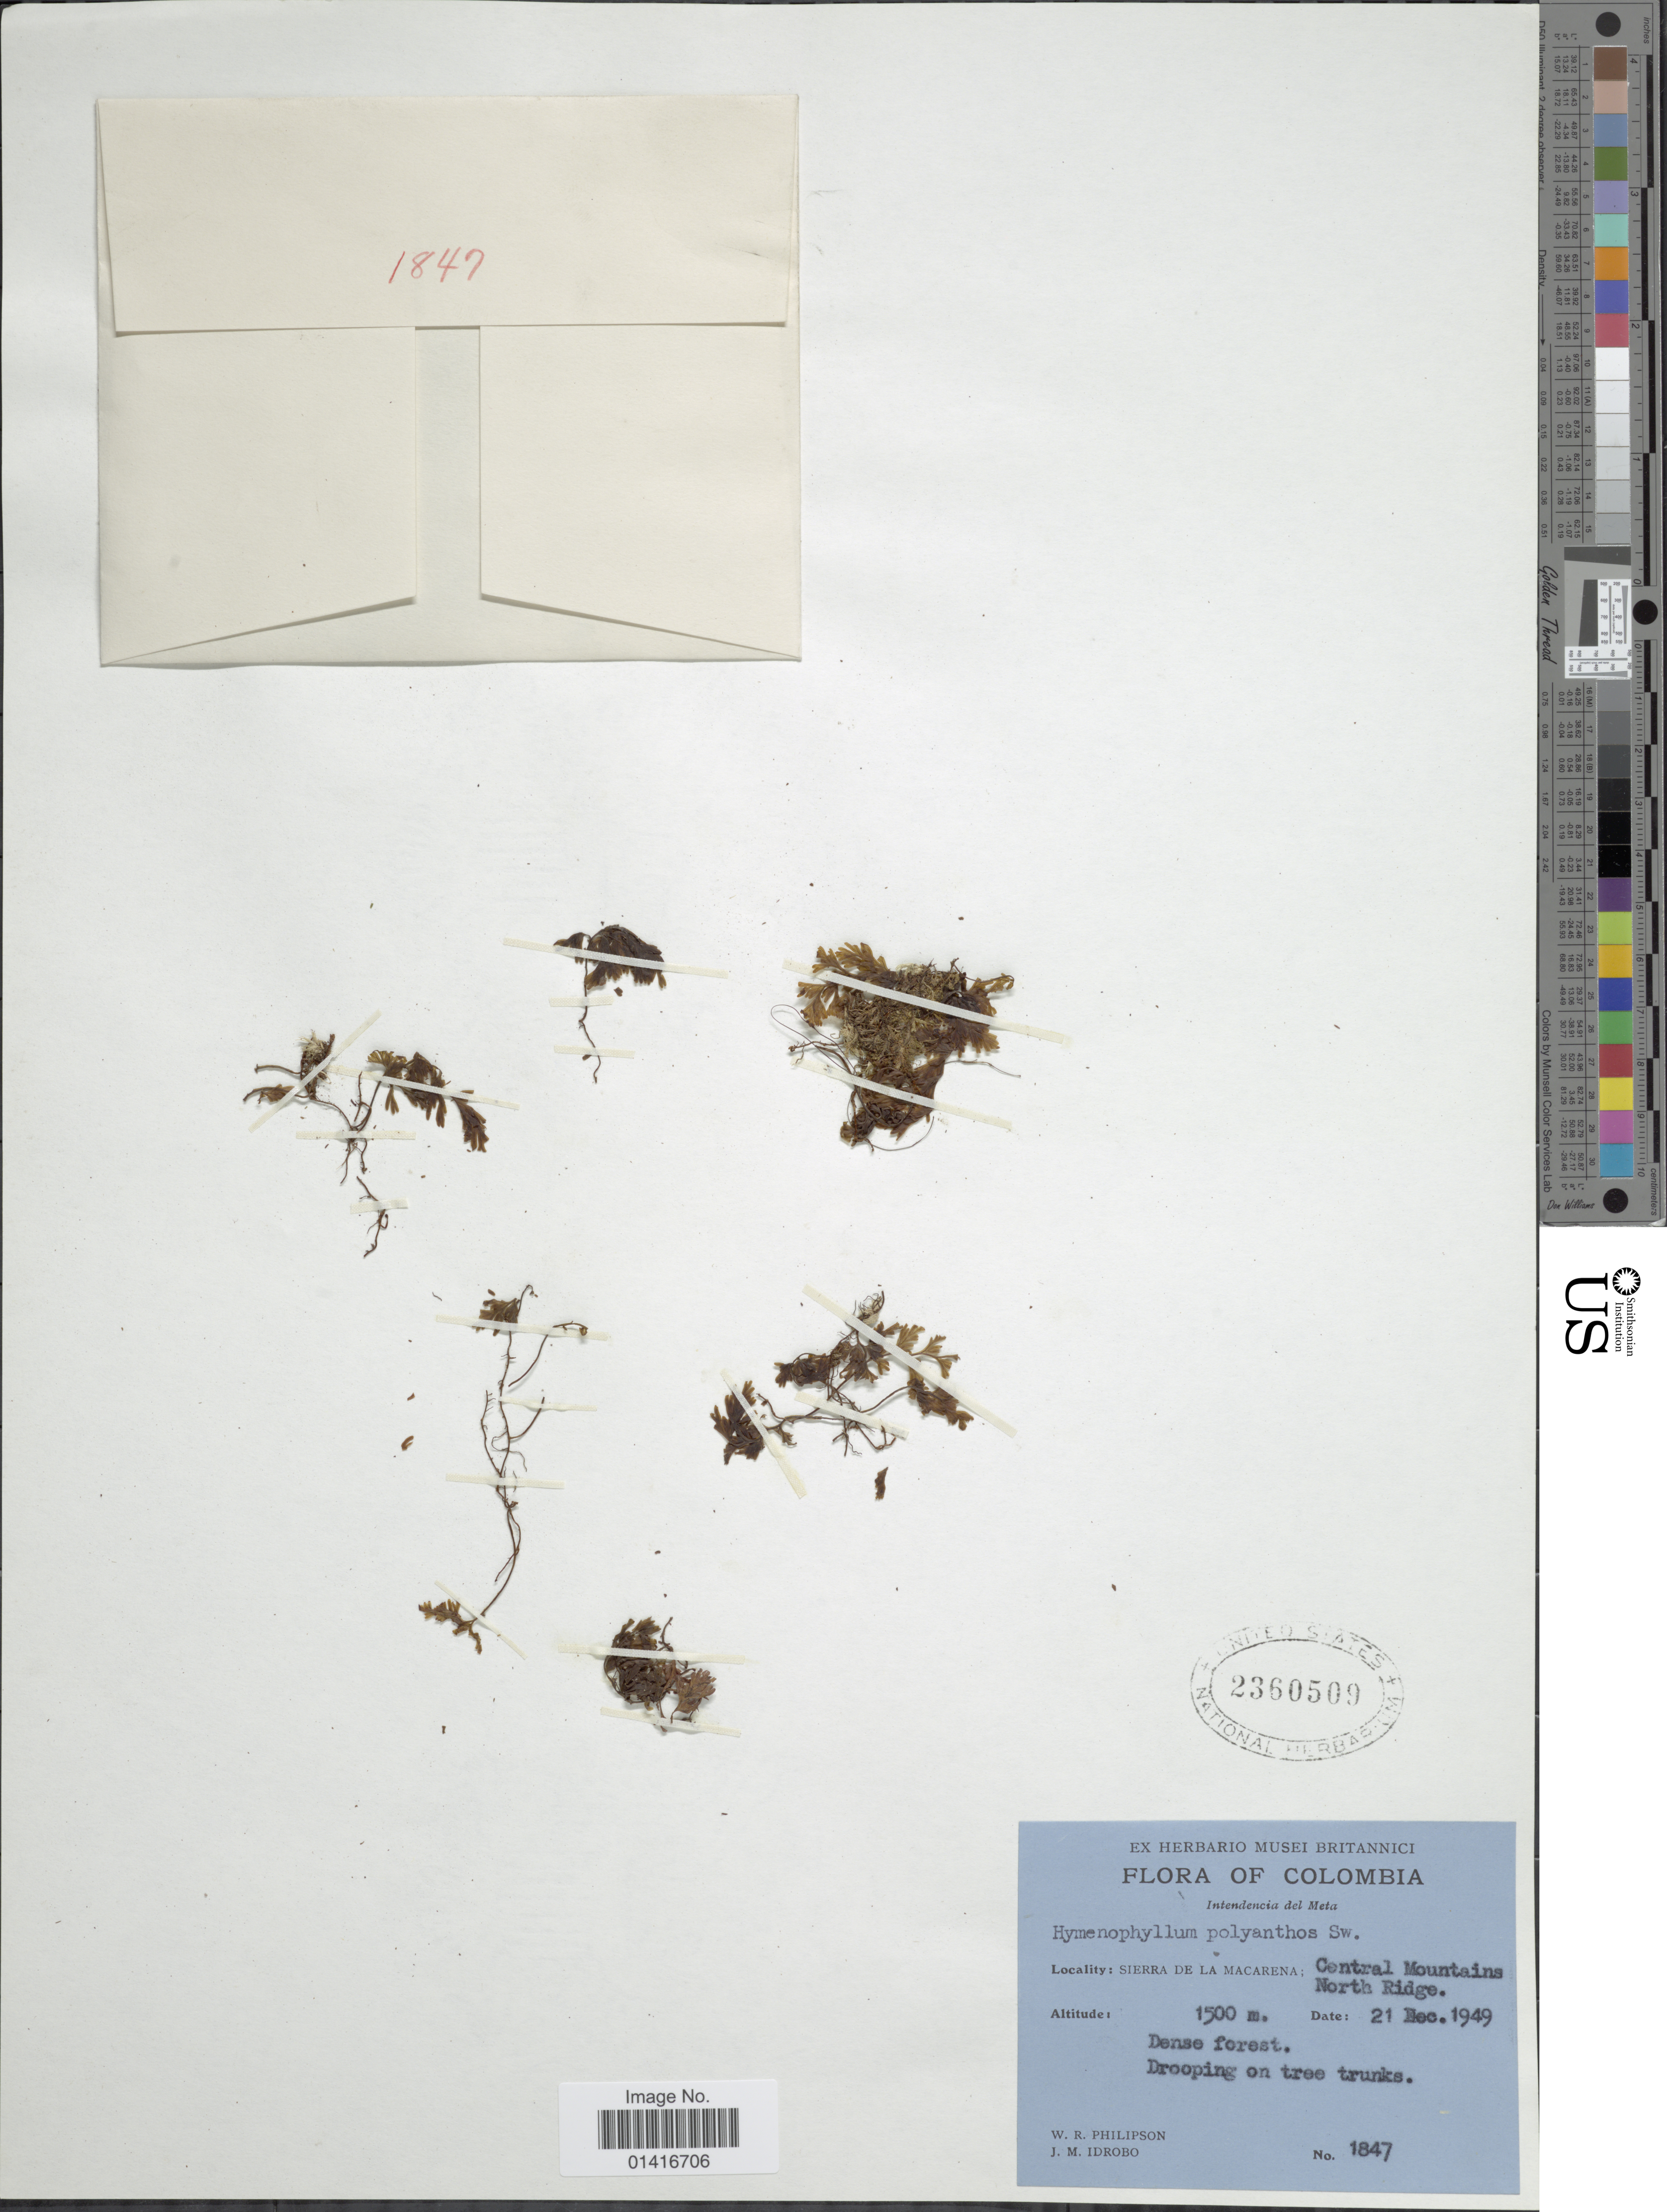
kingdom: Plantae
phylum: Tracheophyta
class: Polypodiopsida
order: Hymenophyllales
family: Hymenophyllaceae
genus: Hymenophyllum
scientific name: Hymenophyllum polyanthos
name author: (Sw.) Sw.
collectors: W. R. Philipson & J. M. Idrobo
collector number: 1847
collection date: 1949-12-21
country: Colombia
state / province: Meta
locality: Intendencia del Meta. Sierra de La Macarena: Central Mountains North Ridge.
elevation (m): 1500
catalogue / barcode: US 2360509